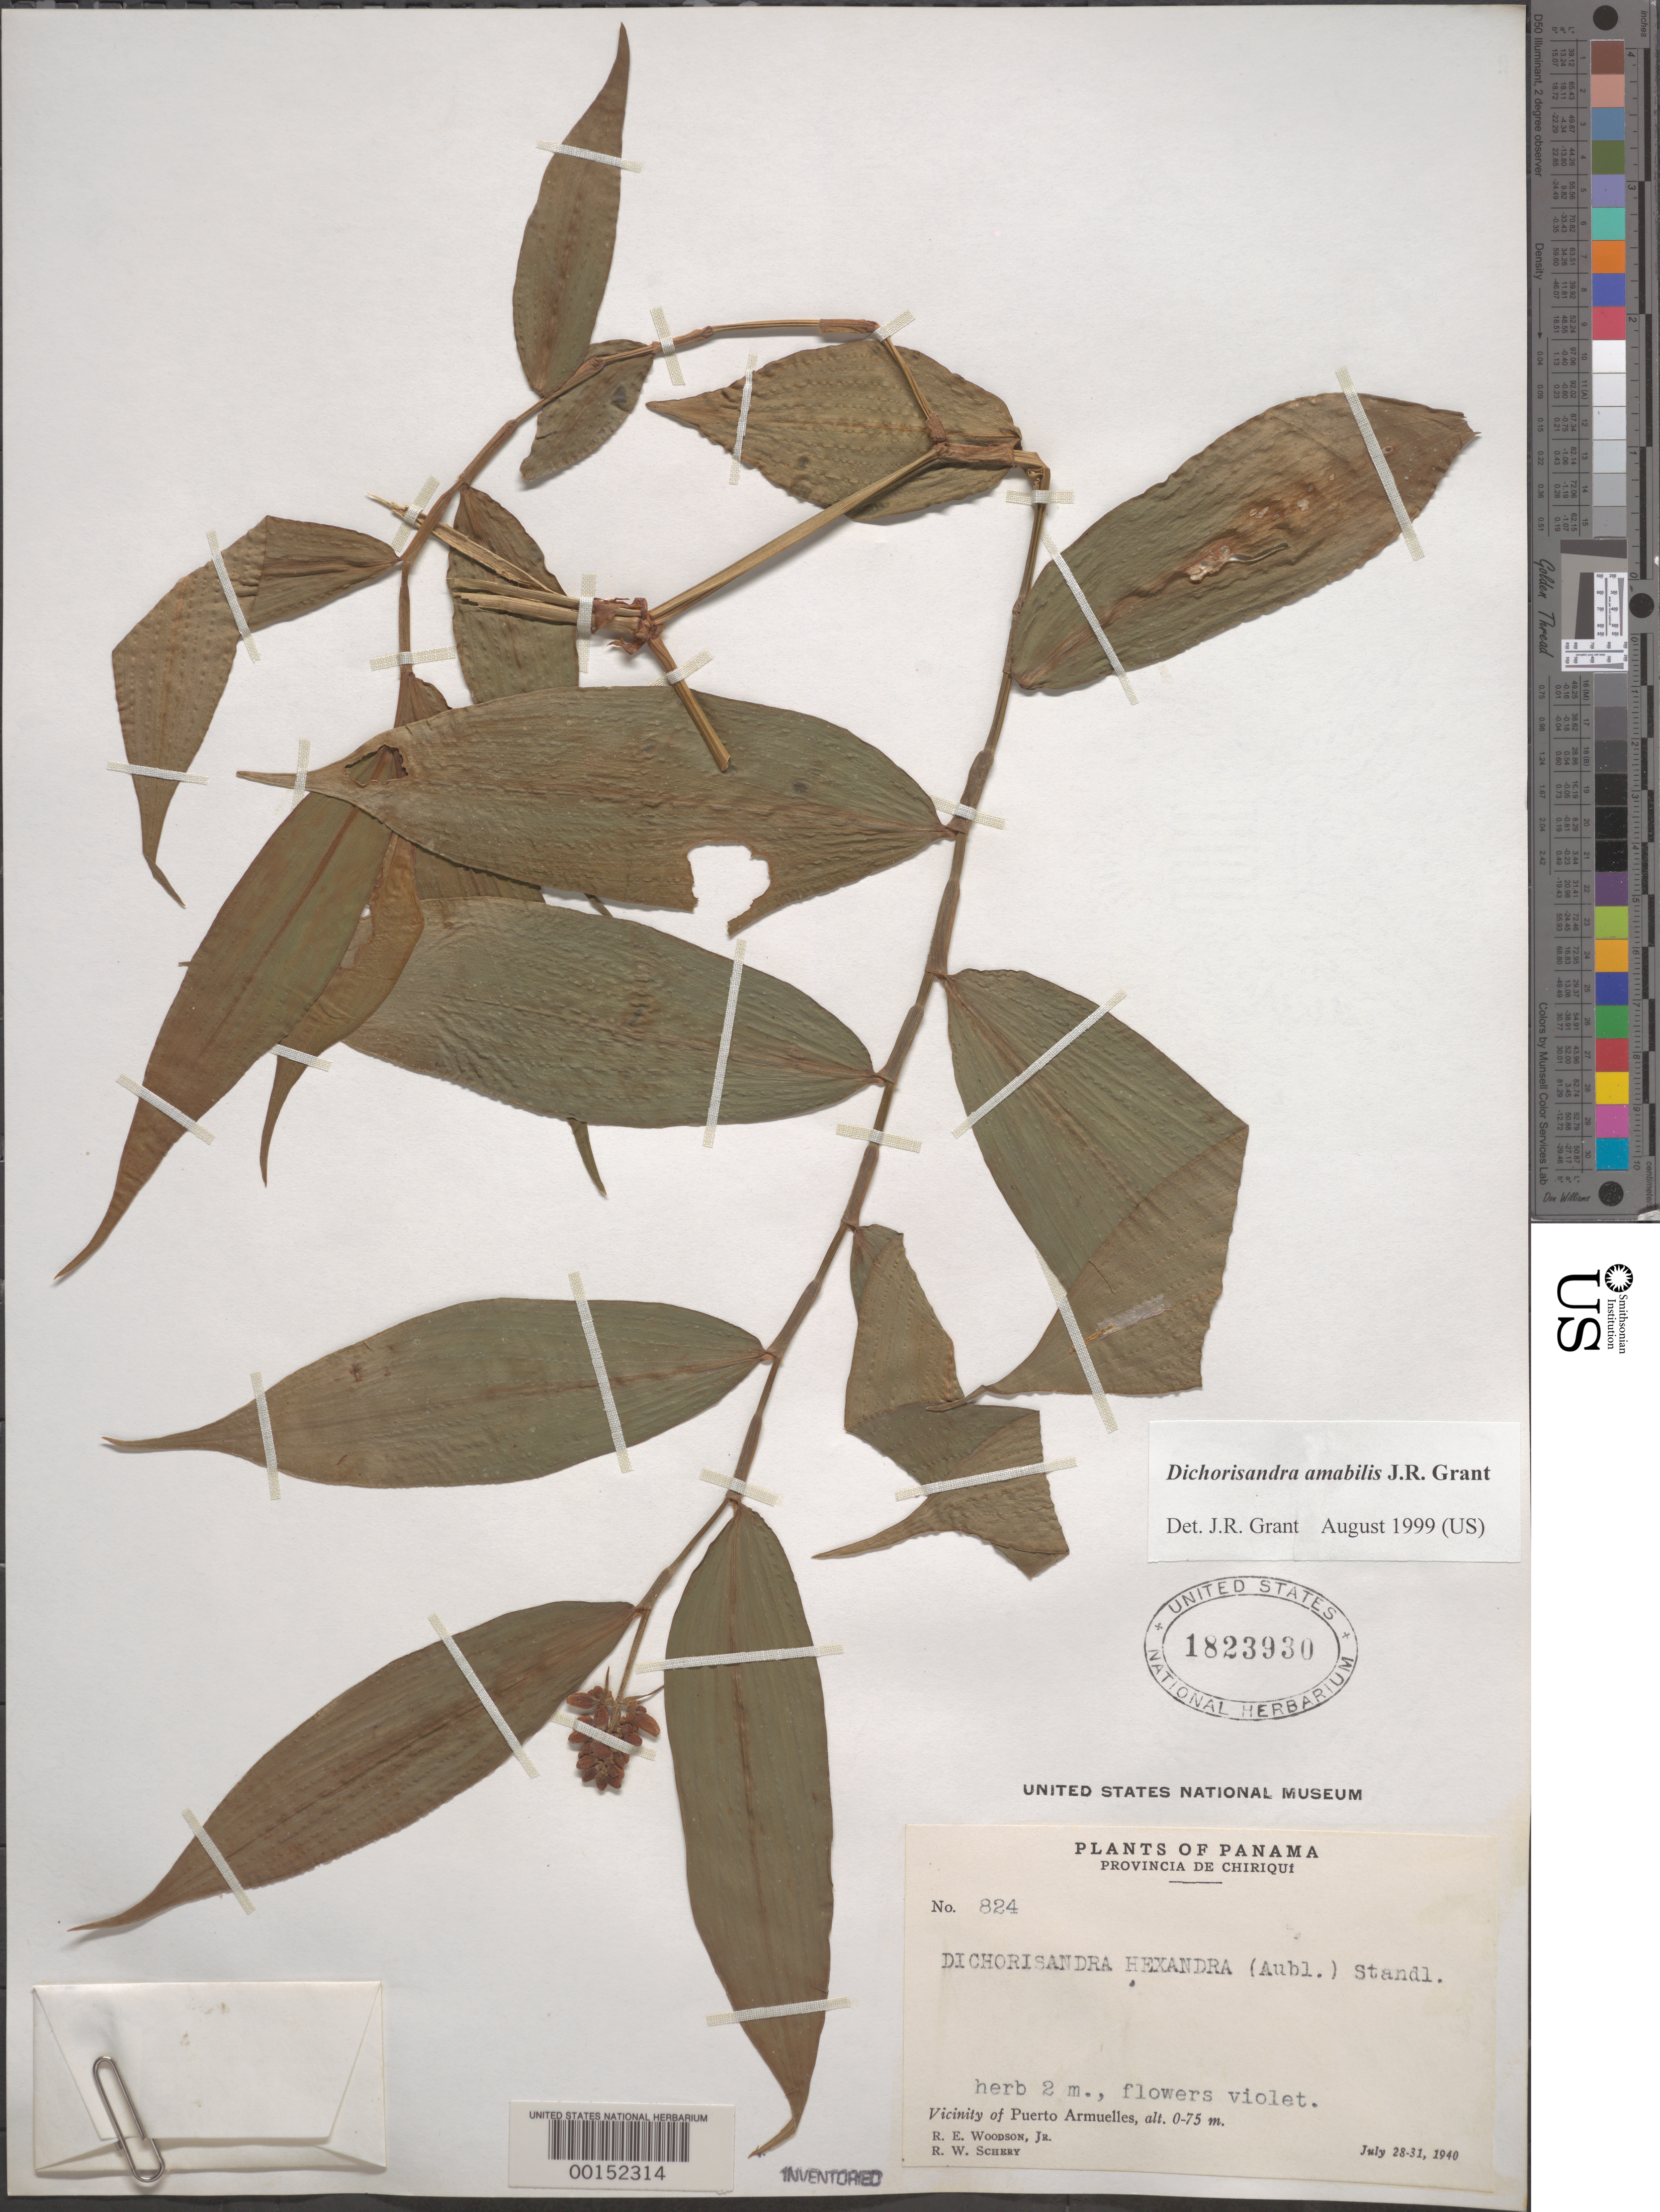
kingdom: Plantae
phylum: Tracheophyta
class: Liliopsida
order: Commelinales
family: Commelinaceae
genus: Dichorisandra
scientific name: Dichorisandra hexandra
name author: (Aubl.) Standl.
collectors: R. E. Woodson & R. W. Schery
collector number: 824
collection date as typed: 28 Jul 1940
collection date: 1940-07-28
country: Panama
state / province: Chiriquí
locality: Puerto Armuelles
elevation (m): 1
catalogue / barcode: US 1823930